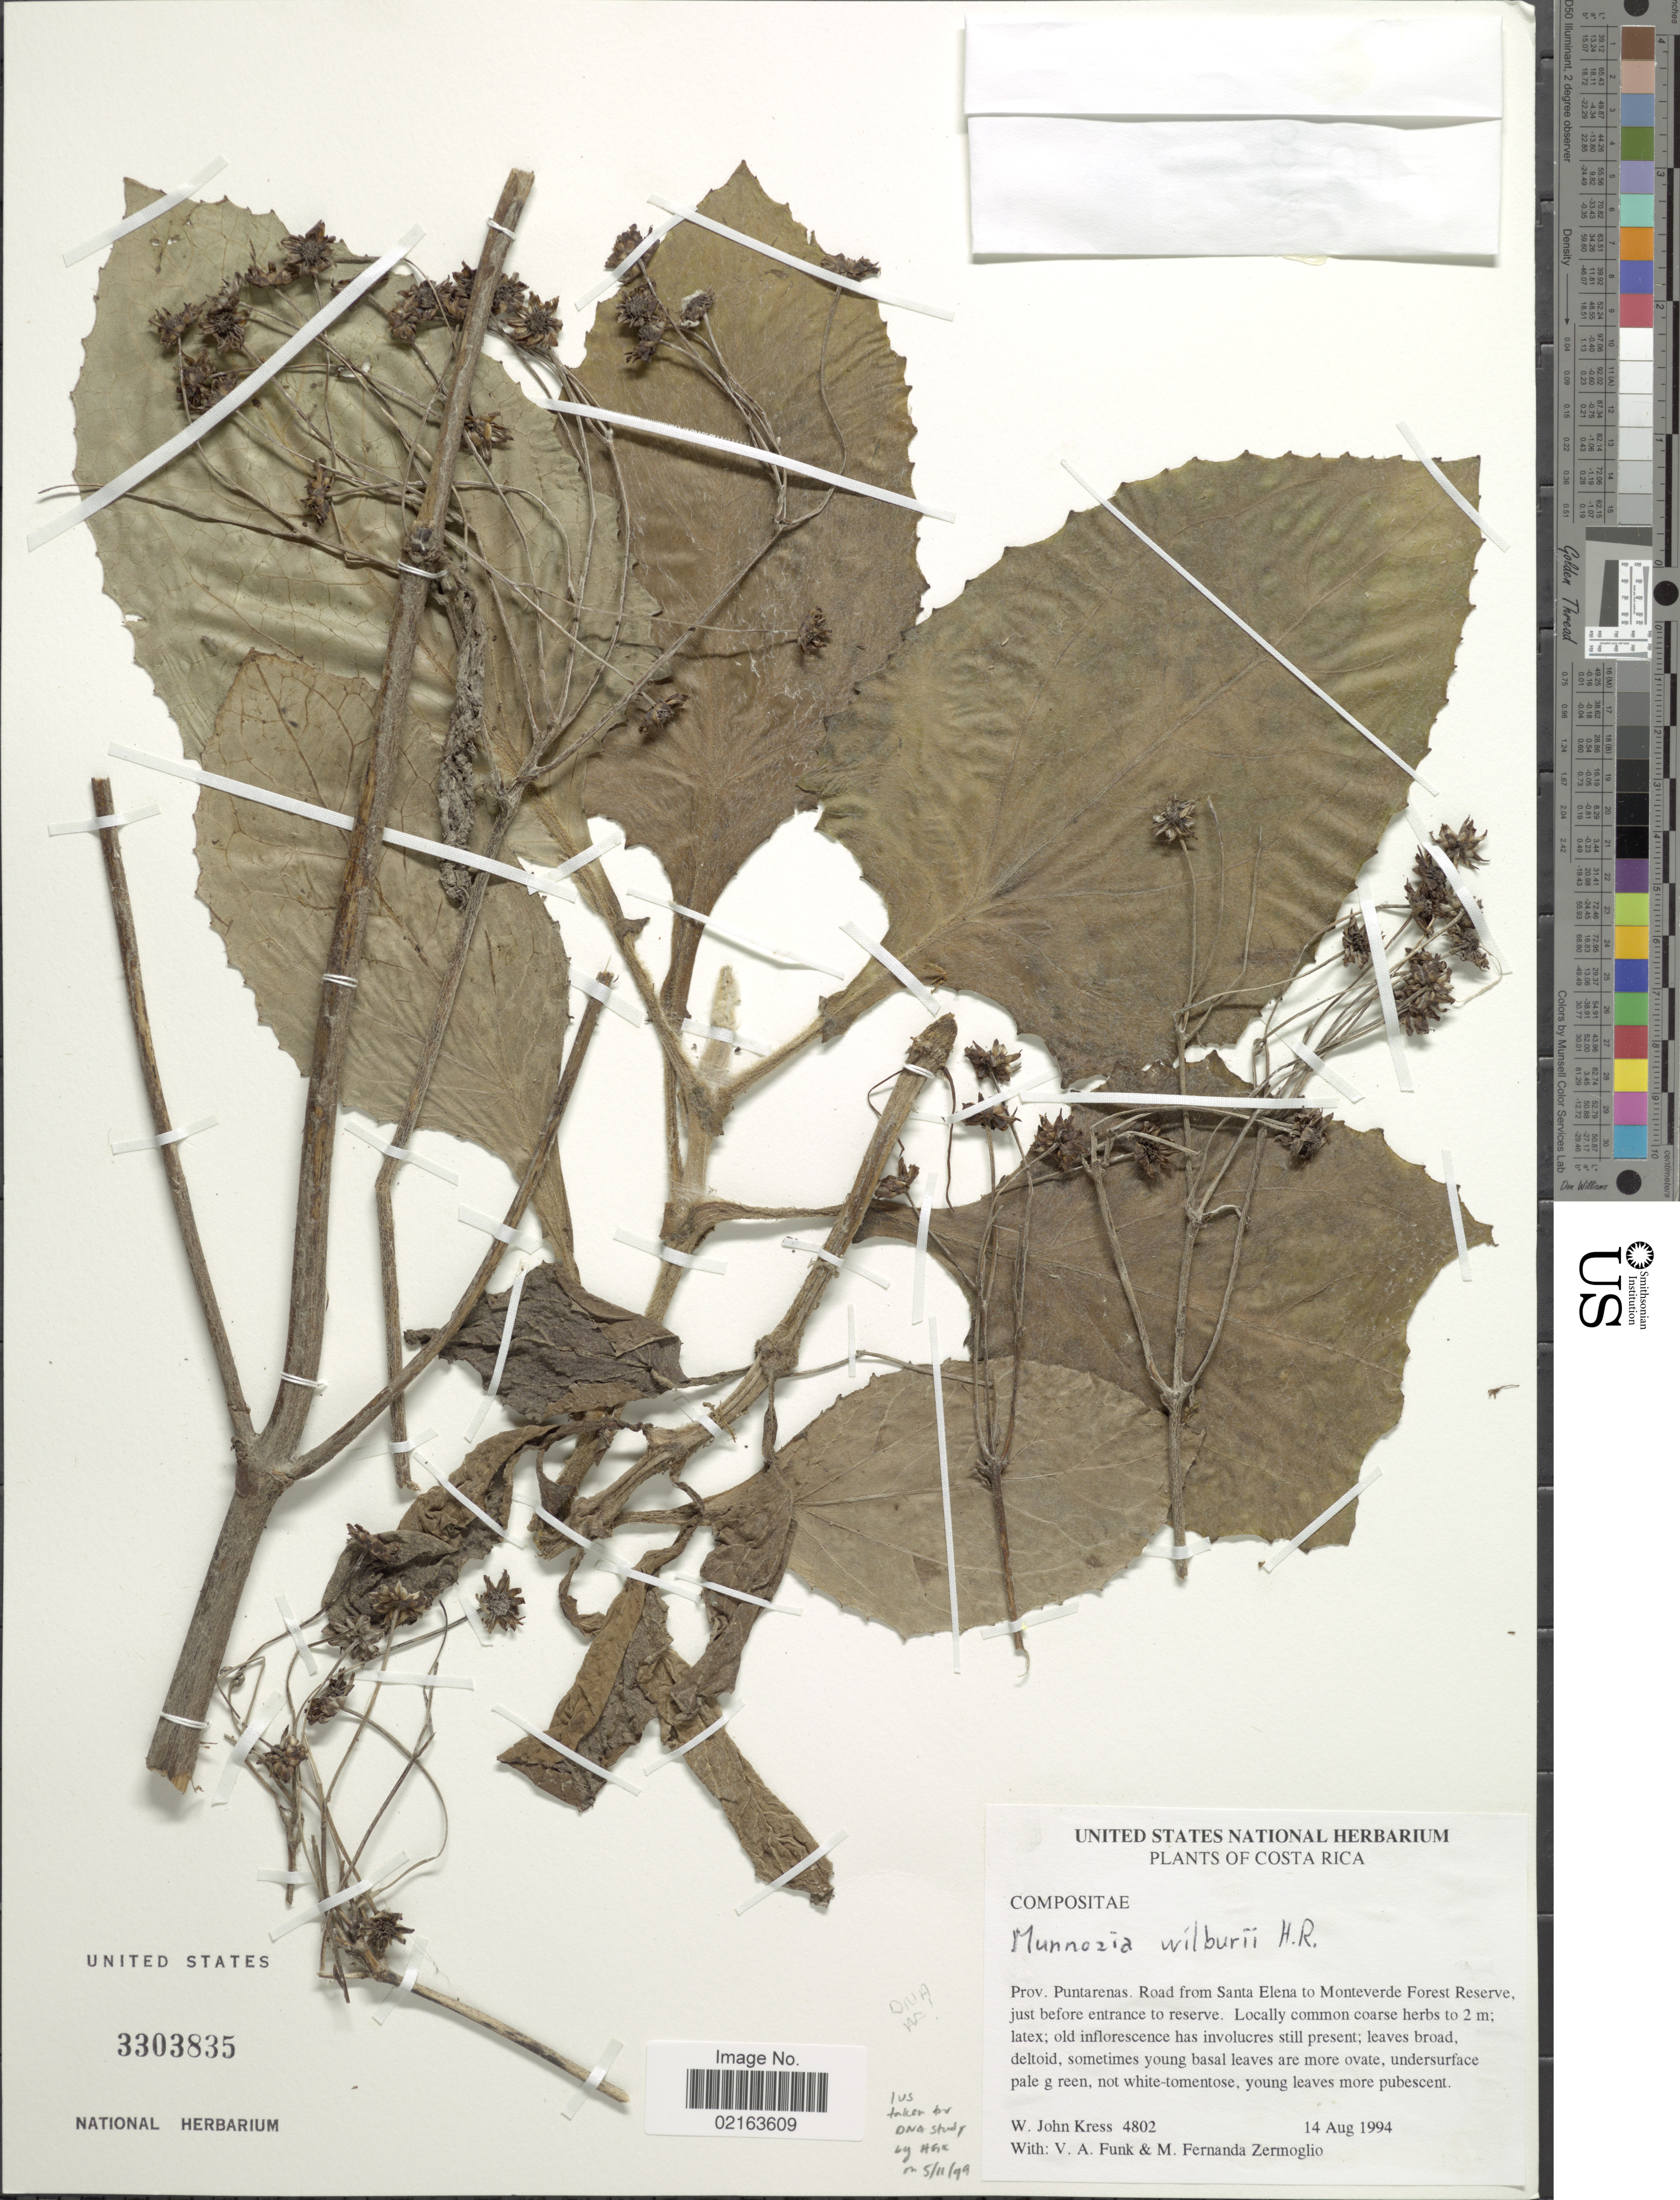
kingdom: Plantae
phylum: Tracheophyta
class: Magnoliopsida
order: Asterales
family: Asteraceae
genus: Munnozia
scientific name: Munnozia wilburii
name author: H. Rob.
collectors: W. J. Kress, V. Funk & M. Zermoglio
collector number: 4802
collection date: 1994-08-14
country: Costa Rica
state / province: Puntarenas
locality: Prov. Puntarenas. Road from Santa Elena to Monteverde Forest Reserve, just before entrance to reserve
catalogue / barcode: US 3303835